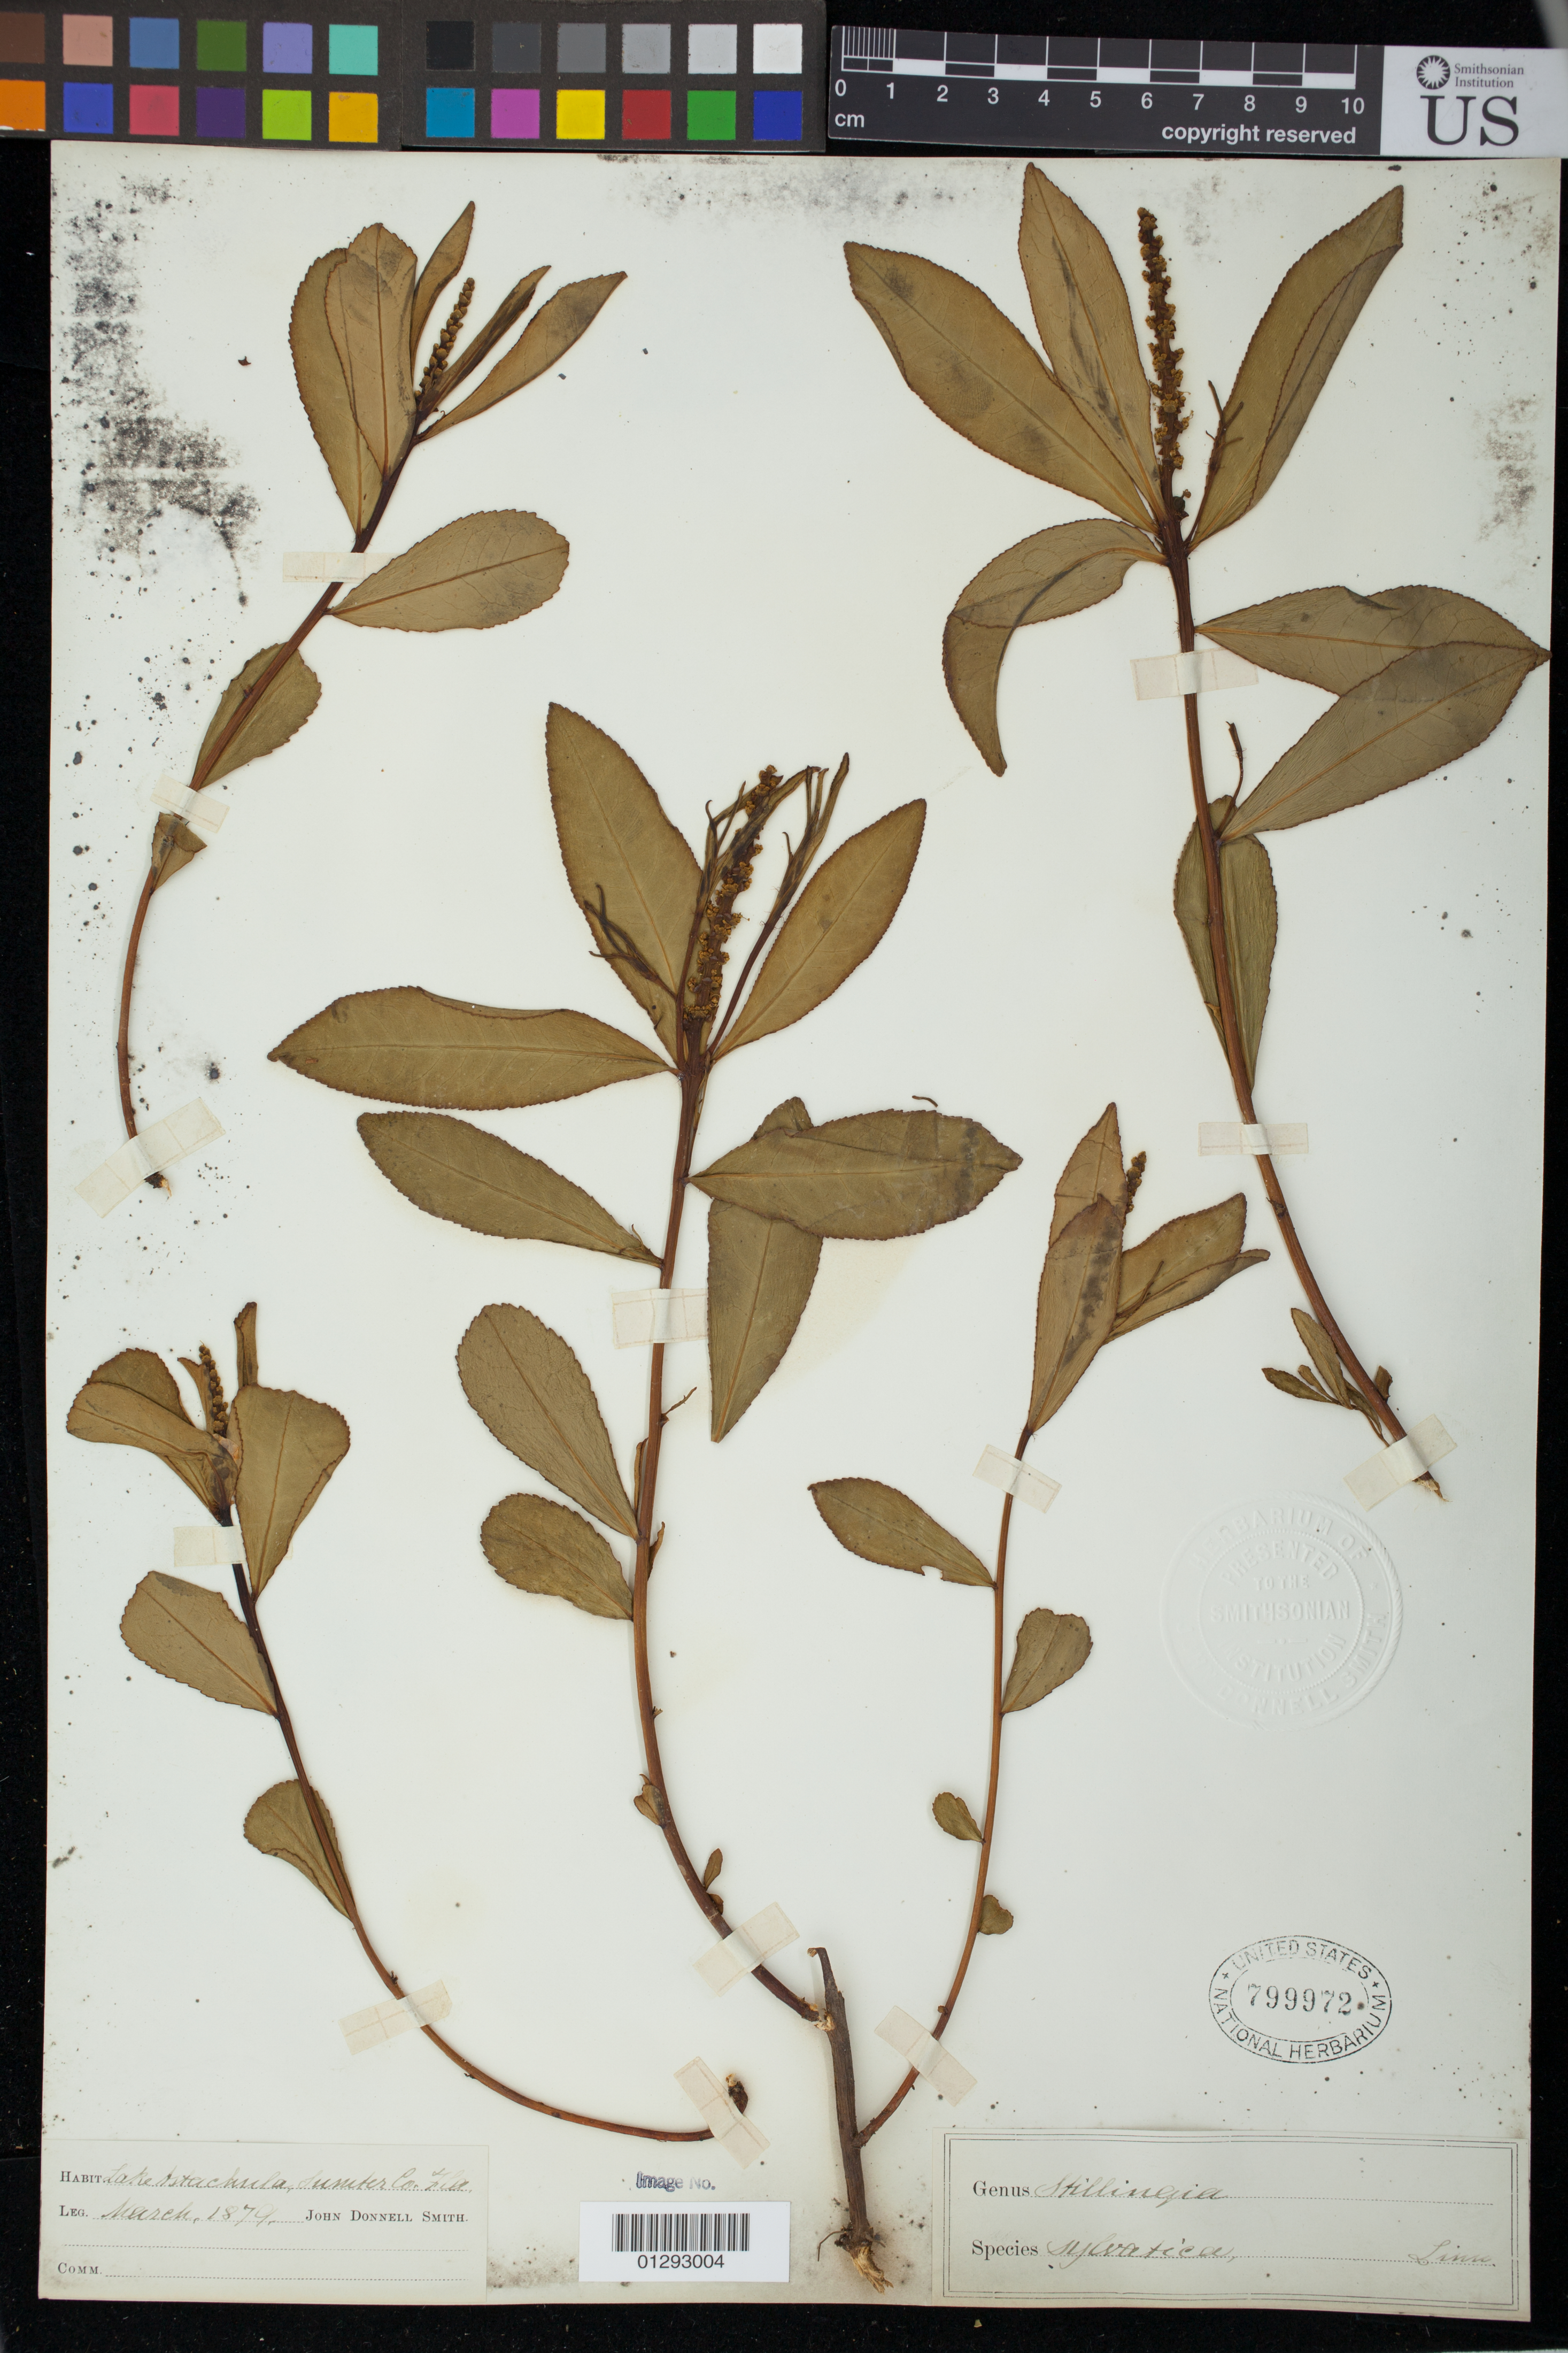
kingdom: Plantae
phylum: Tracheophyta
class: Magnoliopsida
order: Malpighiales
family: Euphorbiaceae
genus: Stillingia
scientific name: Stillingia sylvatica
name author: L.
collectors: J. Donnell Smith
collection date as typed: Mar 1879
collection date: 1879-03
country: United States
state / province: Florida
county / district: Sumter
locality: Lake Astachula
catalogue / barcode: US 799972